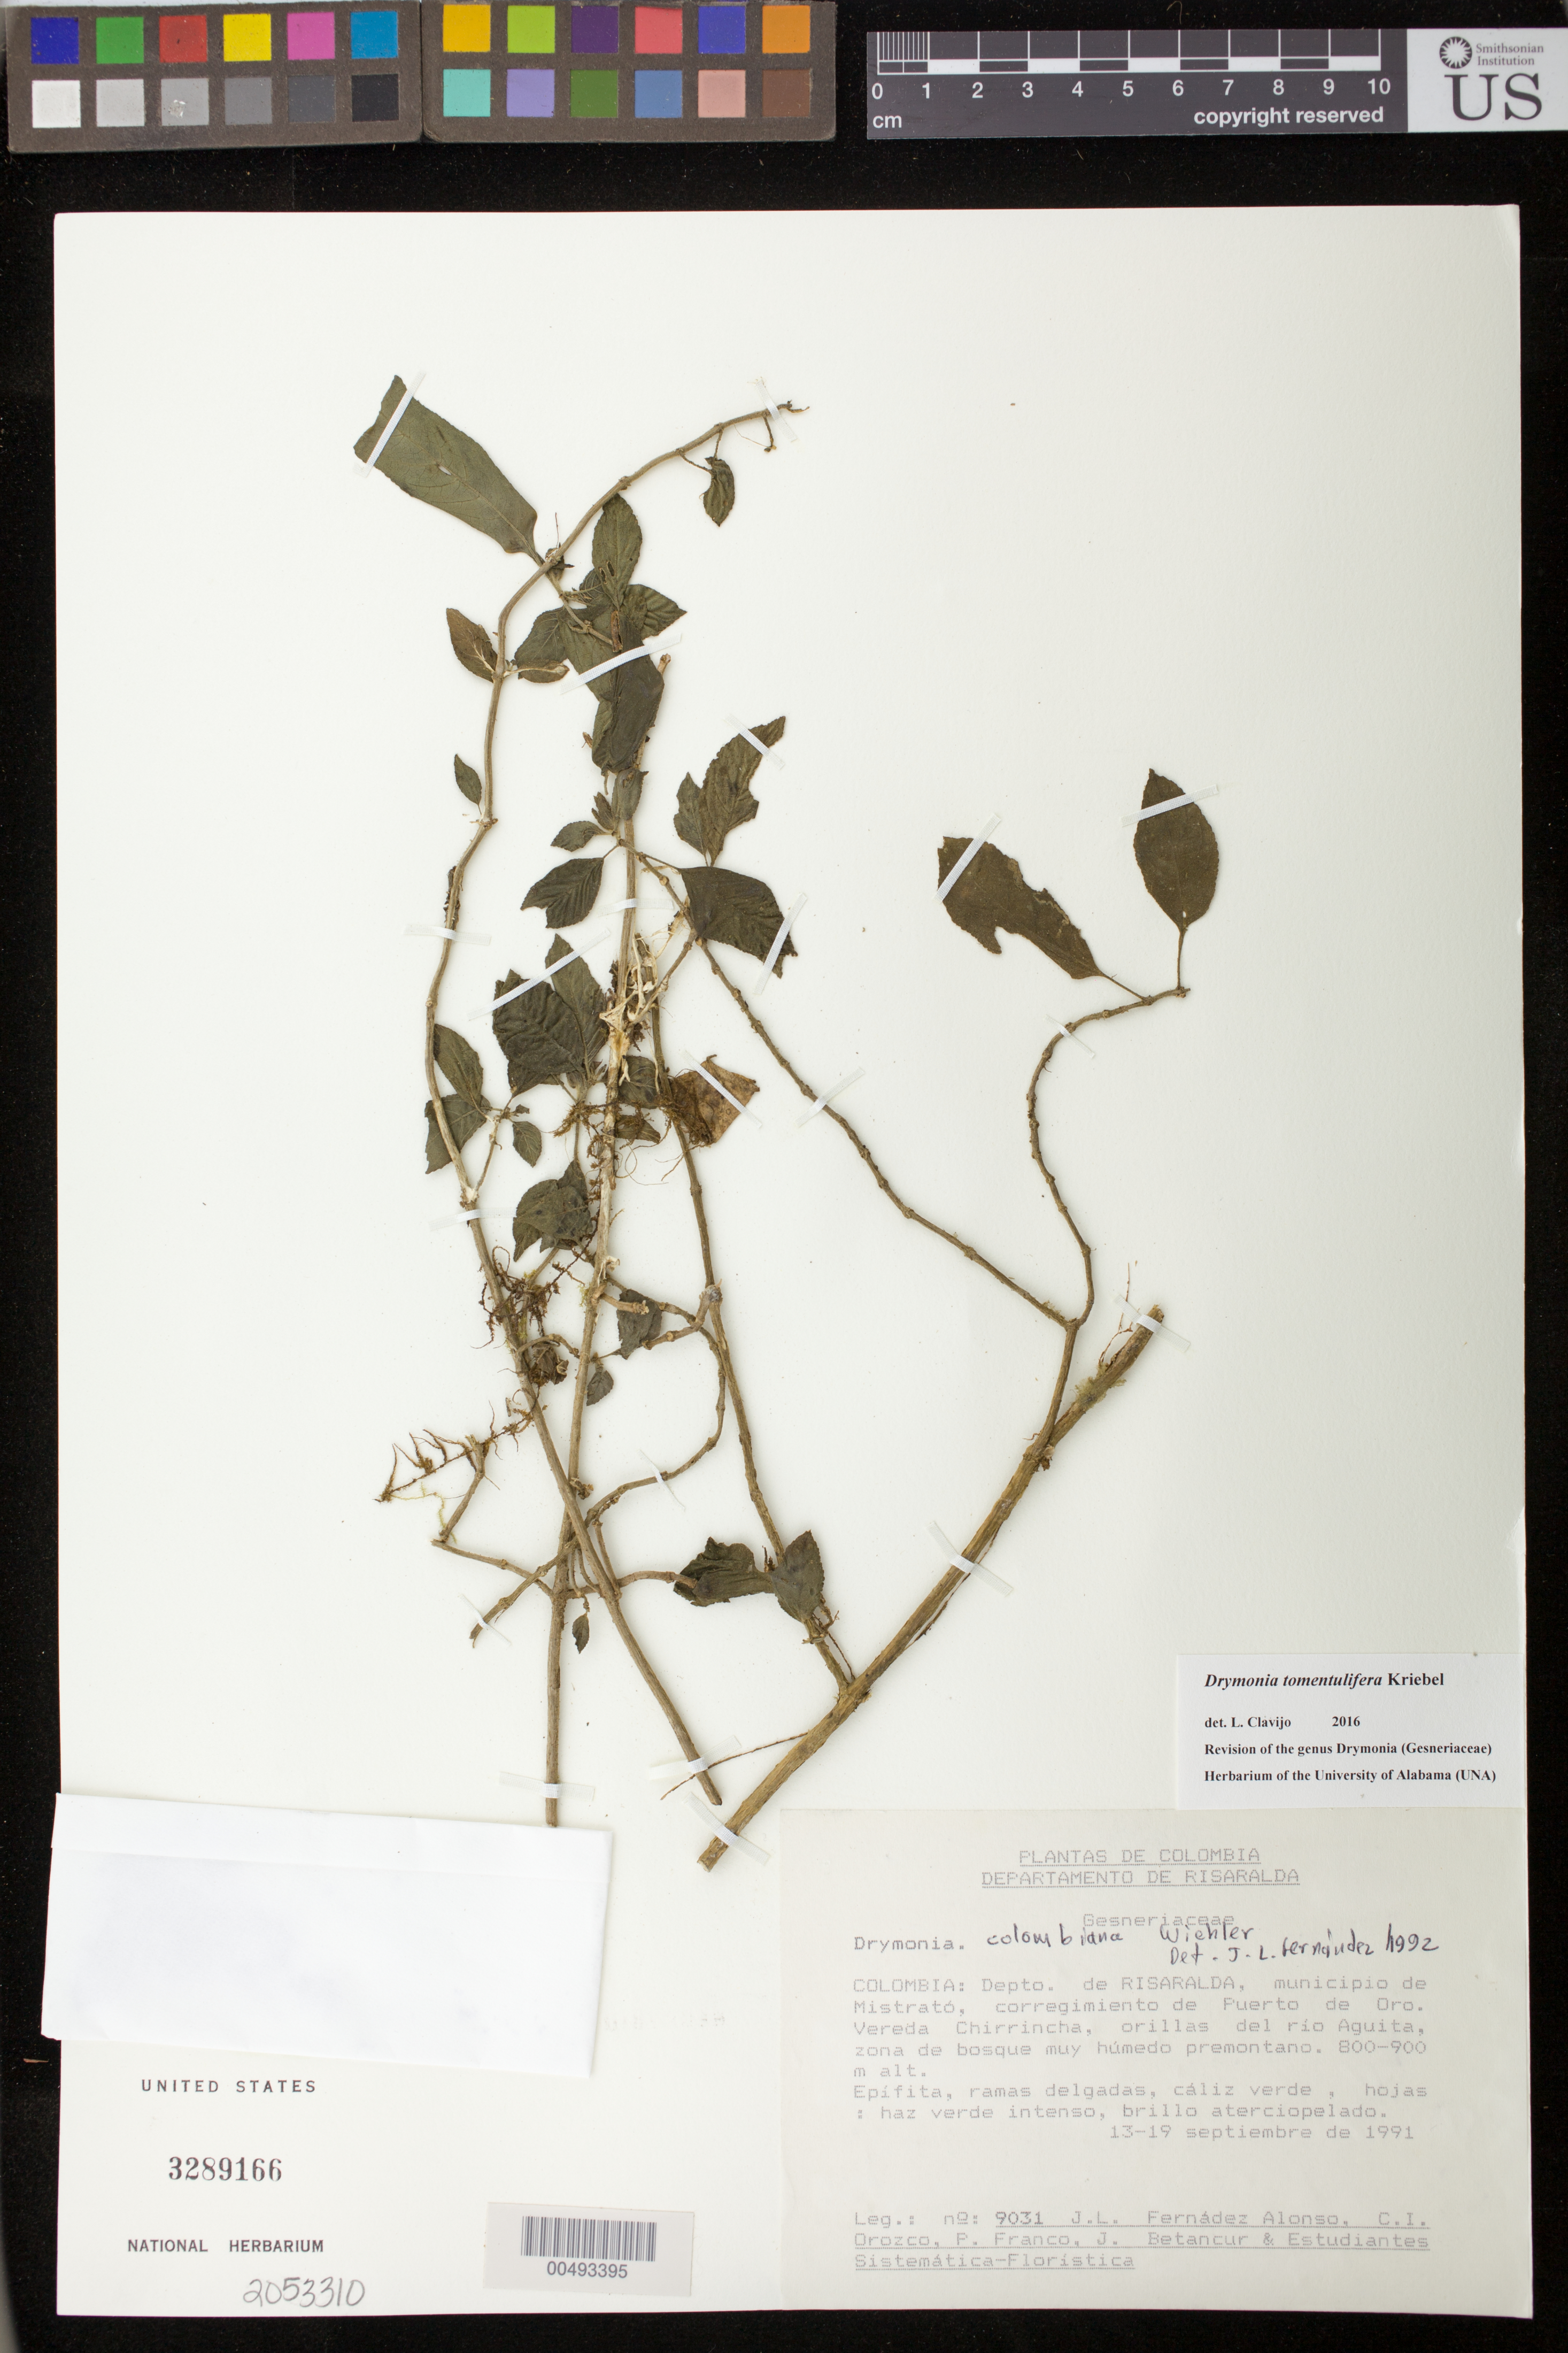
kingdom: Plantae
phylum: Tracheophyta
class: Magnoliopsida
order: Lamiales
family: Gesneriaceae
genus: Drymonia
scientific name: Drymonia tomentulifera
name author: Kriebel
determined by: Clavijo, L.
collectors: J. L. Fernández-Alonso, C. I. Orozco, P. Franco Roselli, J. C. Betancur & et al.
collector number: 9031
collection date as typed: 13-19 Sep 1991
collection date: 1991-09-13/1991-09-19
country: Colombia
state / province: Risaralda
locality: Puerto de Oro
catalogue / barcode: US 3289166